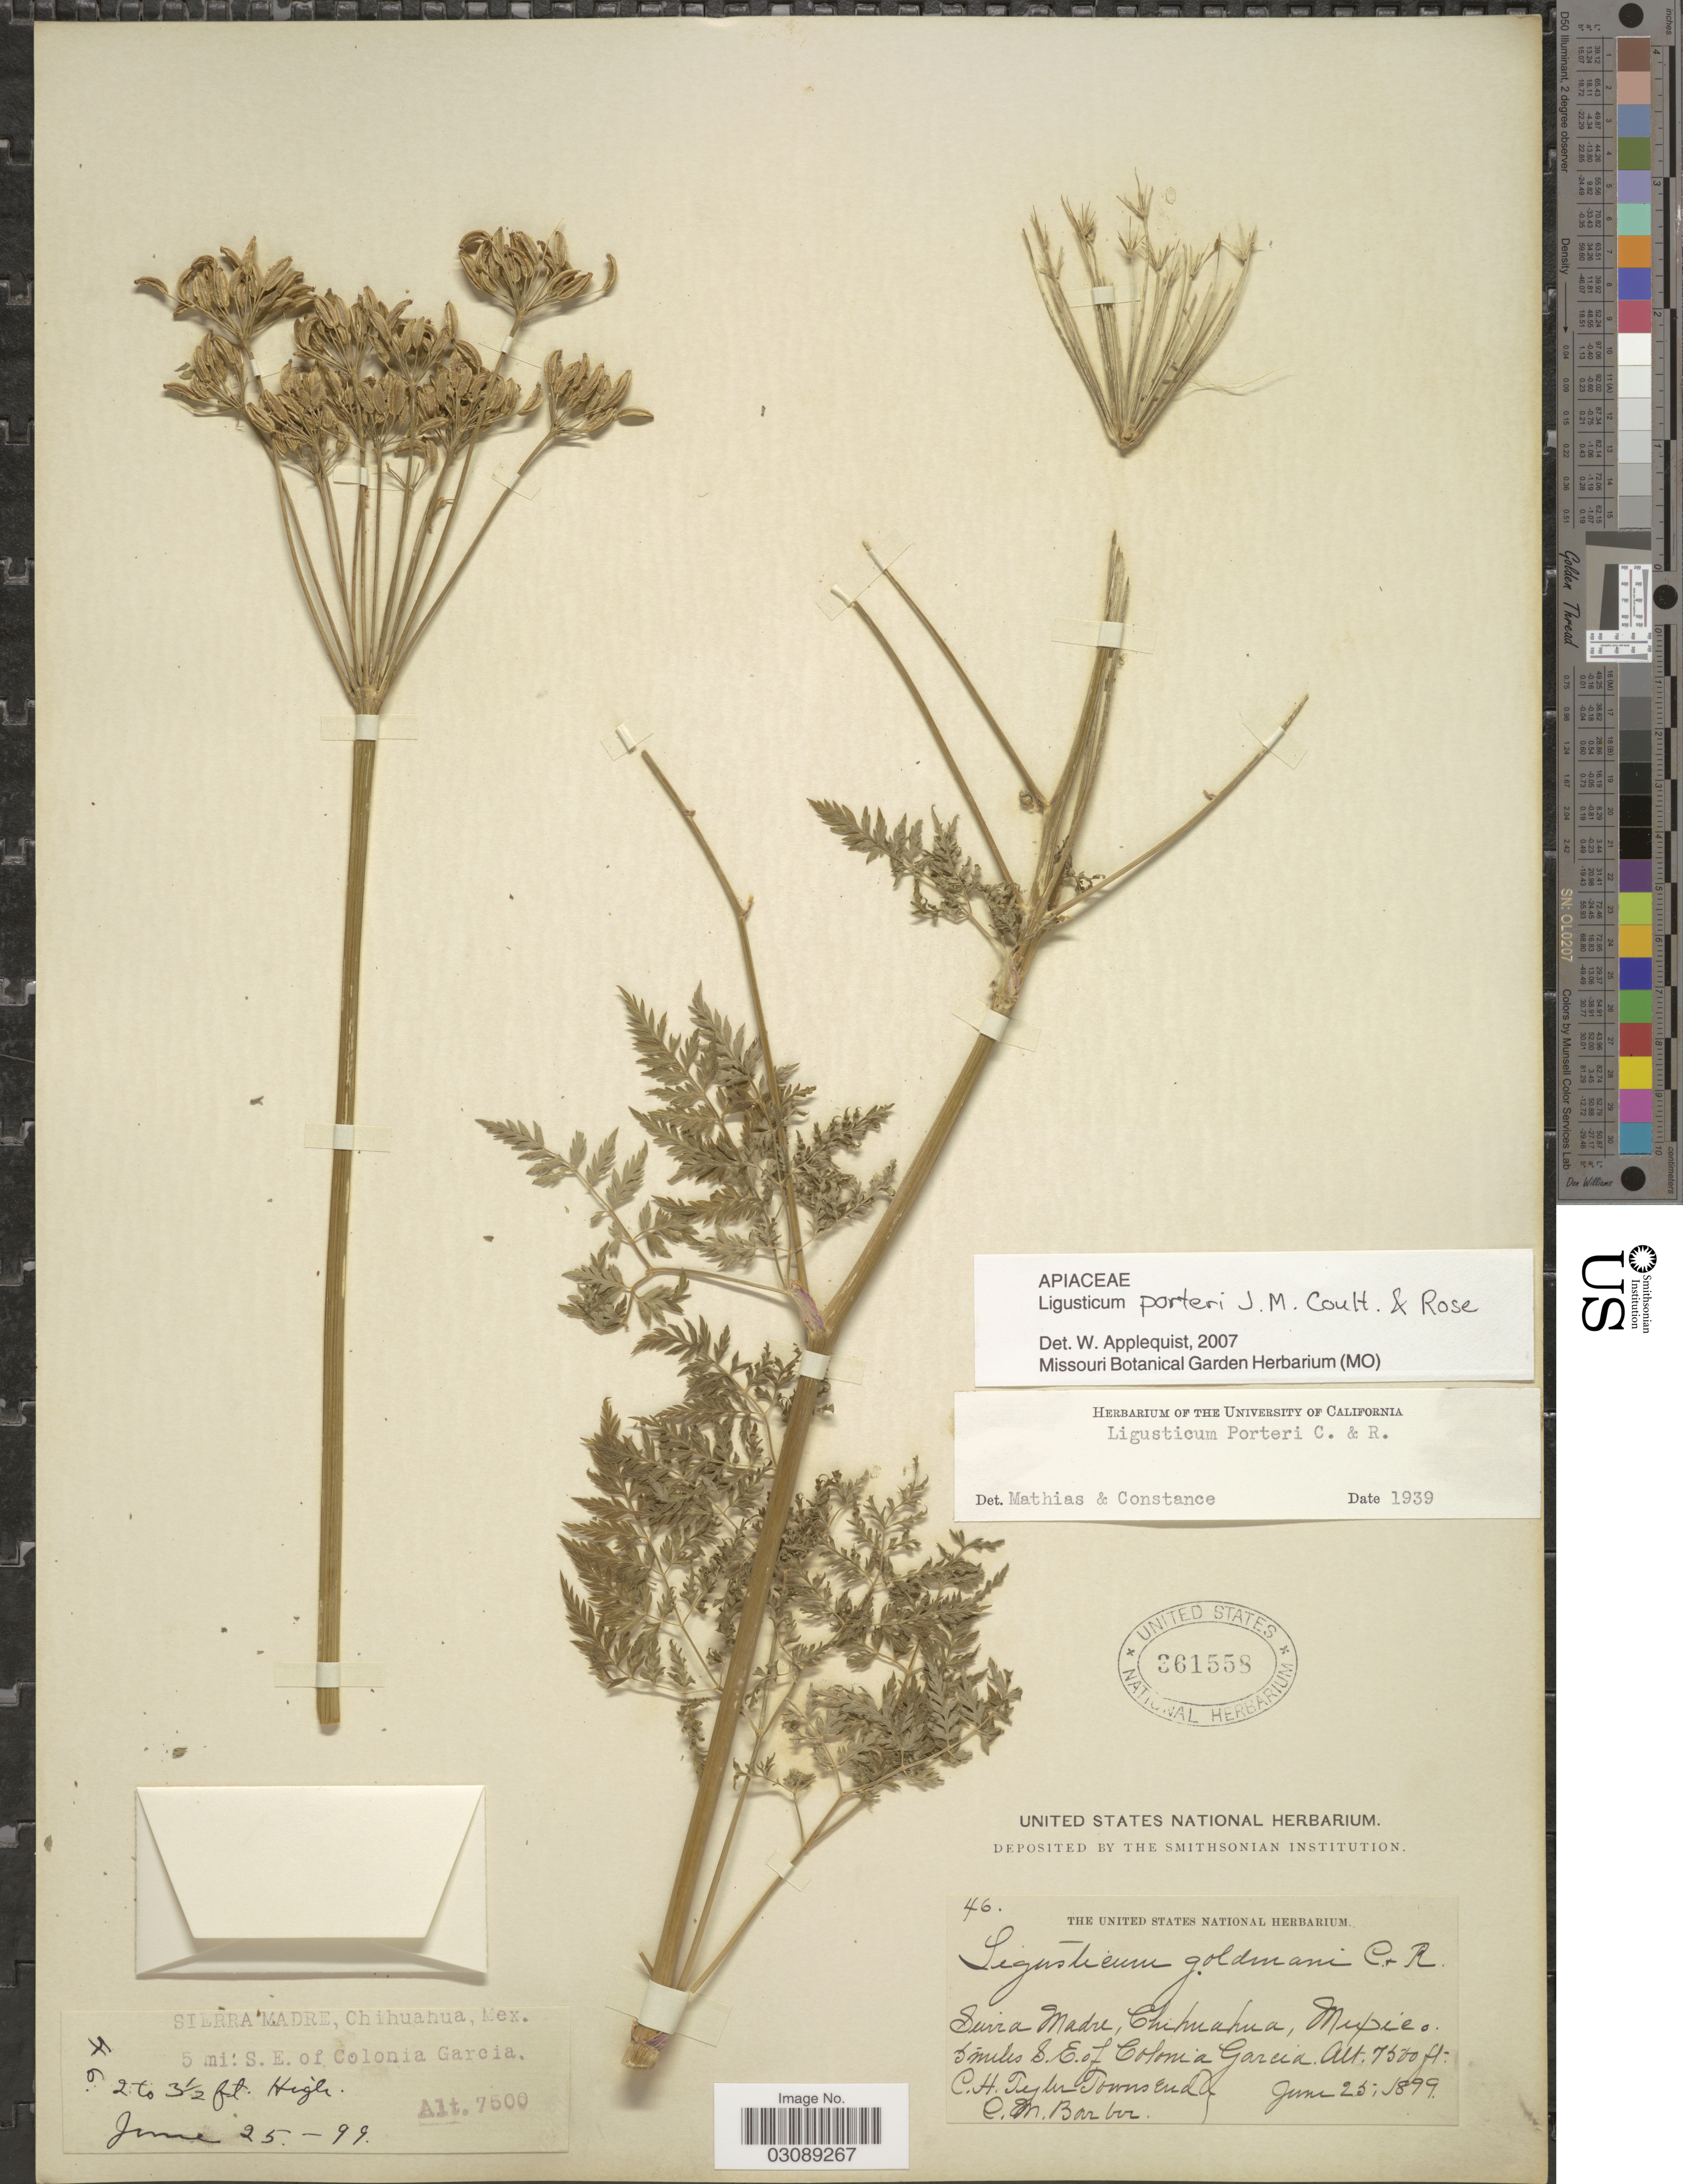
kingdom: Plantae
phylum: Tracheophyta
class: Magnoliopsida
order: Apiales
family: Apiaceae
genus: Ligusticum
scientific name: Ligusticum porteri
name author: J.M. Coult. & Rose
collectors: C. H. T. Townsend & C. Barber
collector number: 46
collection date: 1899-06-25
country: Mexico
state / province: Chihuahua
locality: Sierra Madre. 5 miles S.E. of Colonia Garcia.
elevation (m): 2286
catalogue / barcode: US 361558